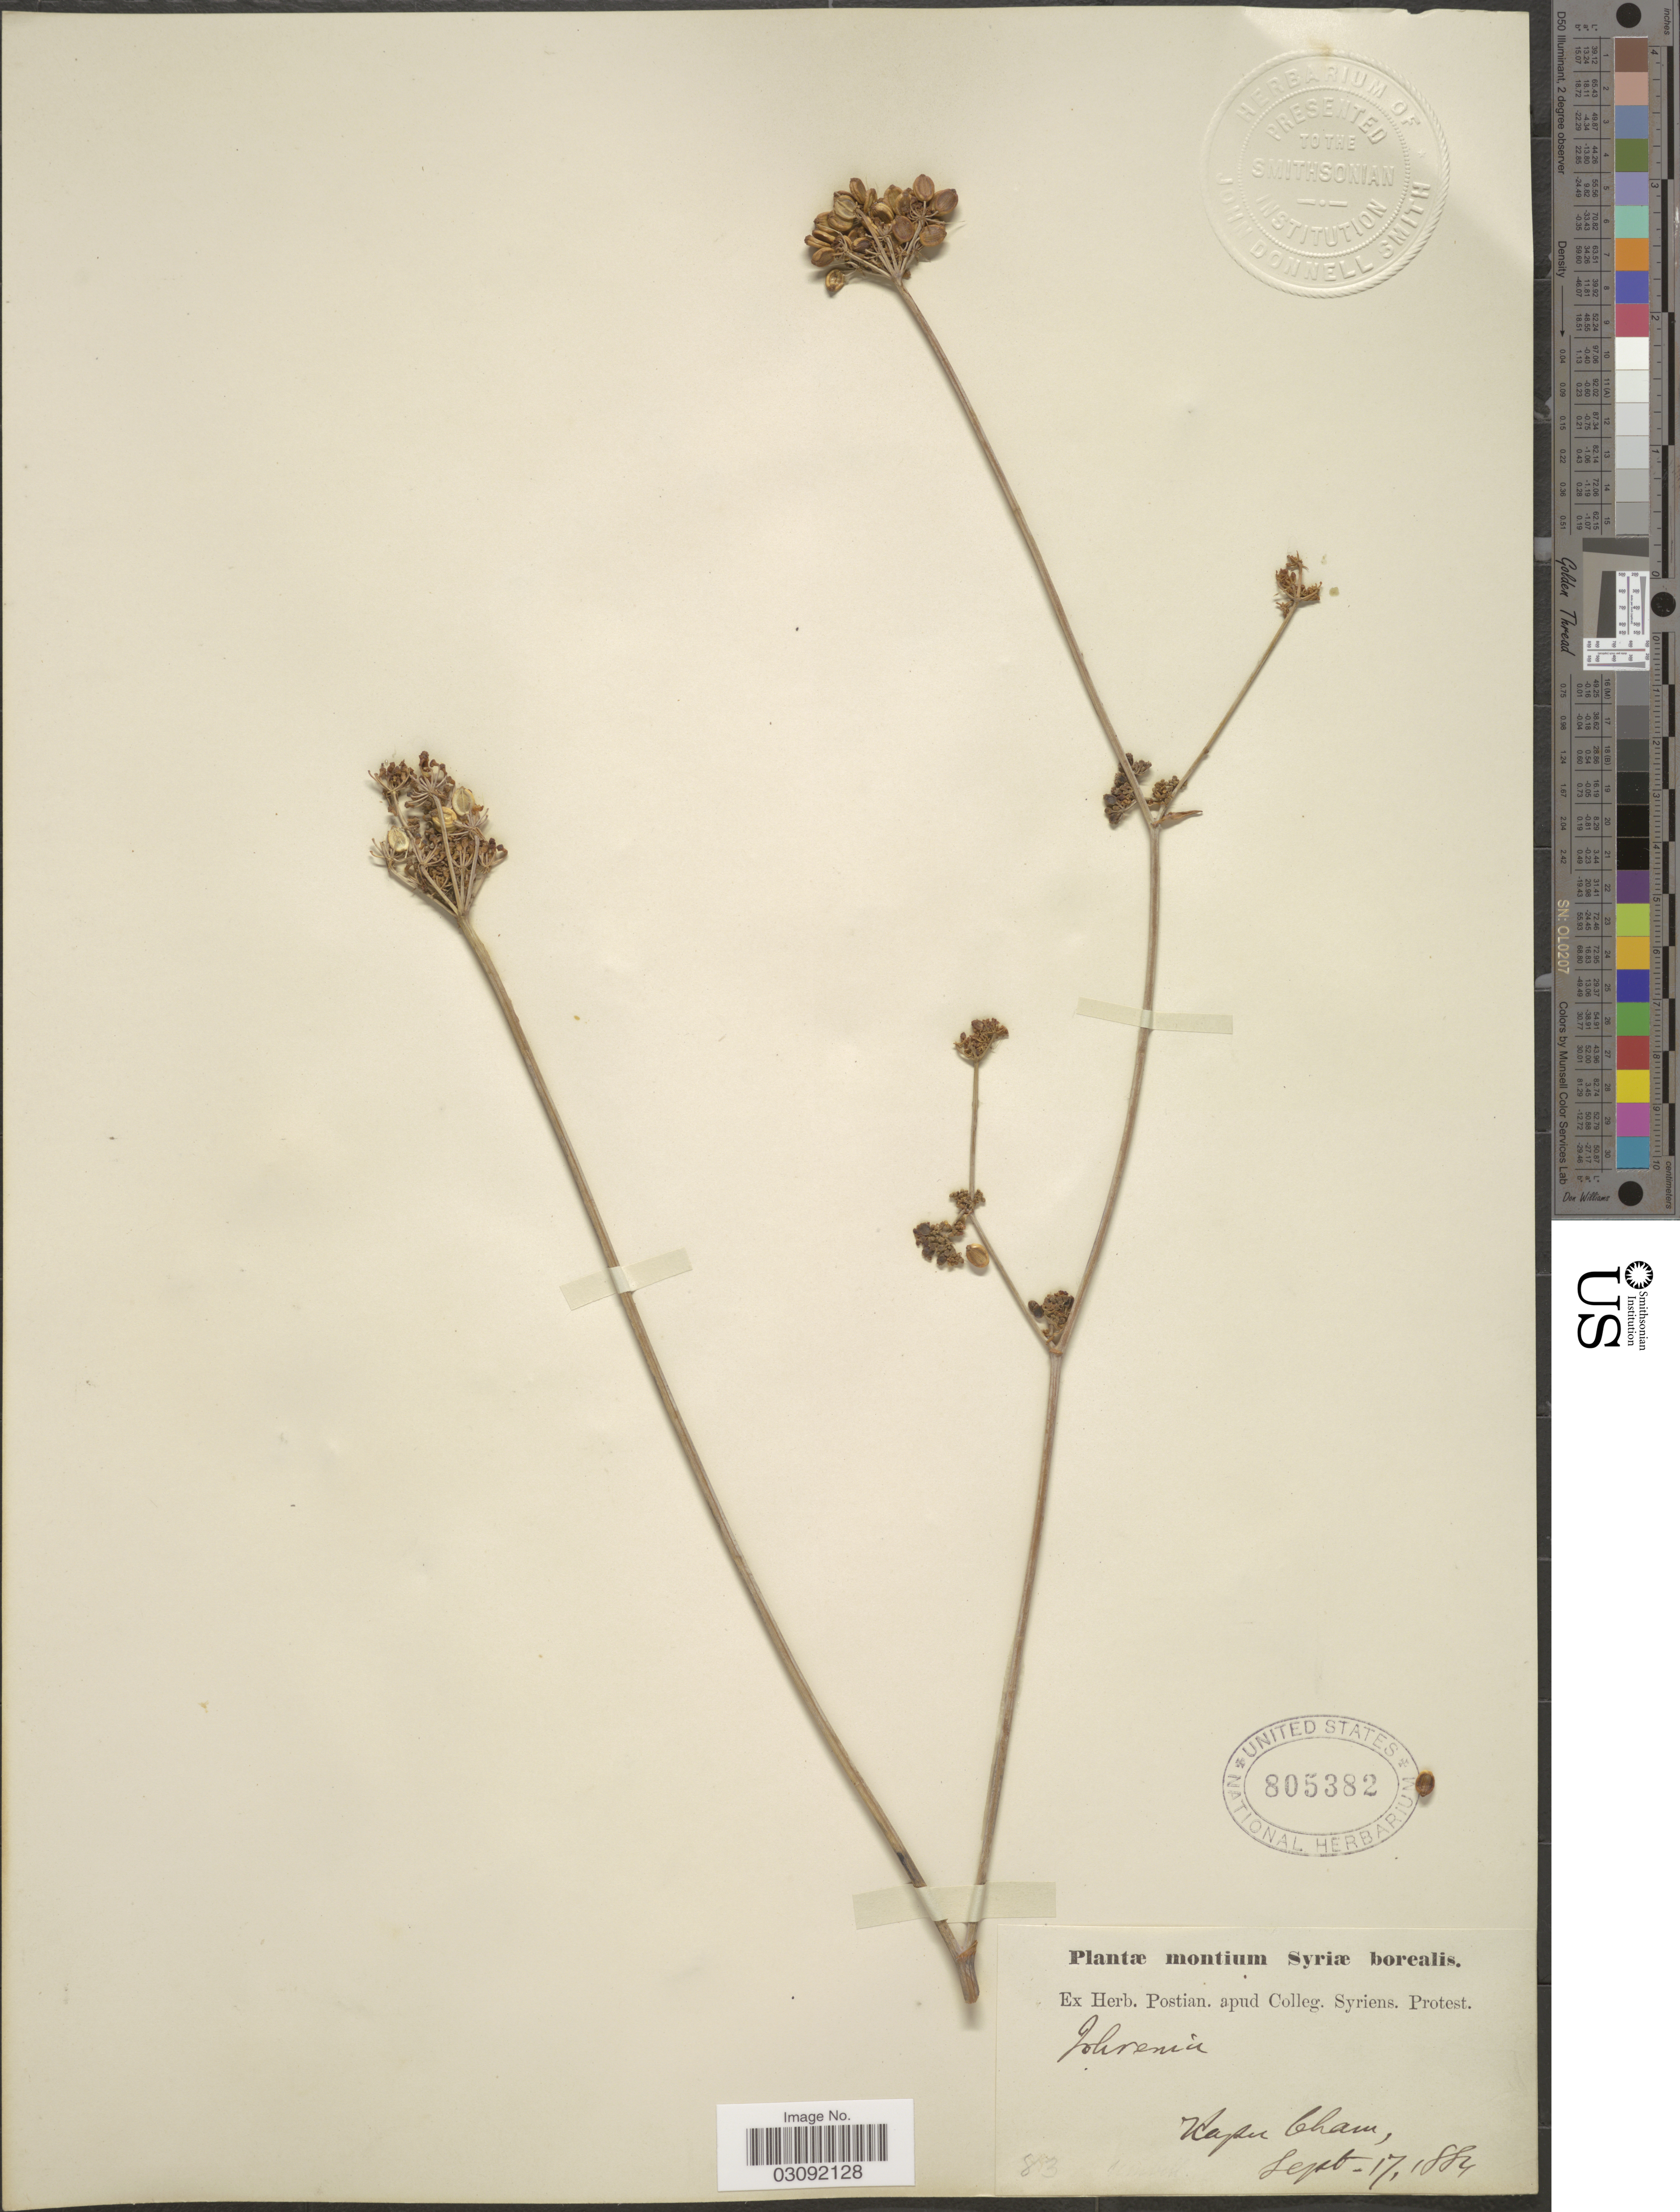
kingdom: Plantae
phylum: Tracheophyta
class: Magnoliopsida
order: Apiales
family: Apiaceae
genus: Johrenia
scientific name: Johrenia sp.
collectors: ex herb. Postian. apud Colleg. Syriens. Protest. USE "Fannie P. A. Shepard" (10308853) AS PRIMARY COLLECTOR INSTEAD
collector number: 83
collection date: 1884-09-17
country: Syria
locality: Montium Syriae borealis. Kafir [interpreted] Cham [interpreted].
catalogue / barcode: US 805382